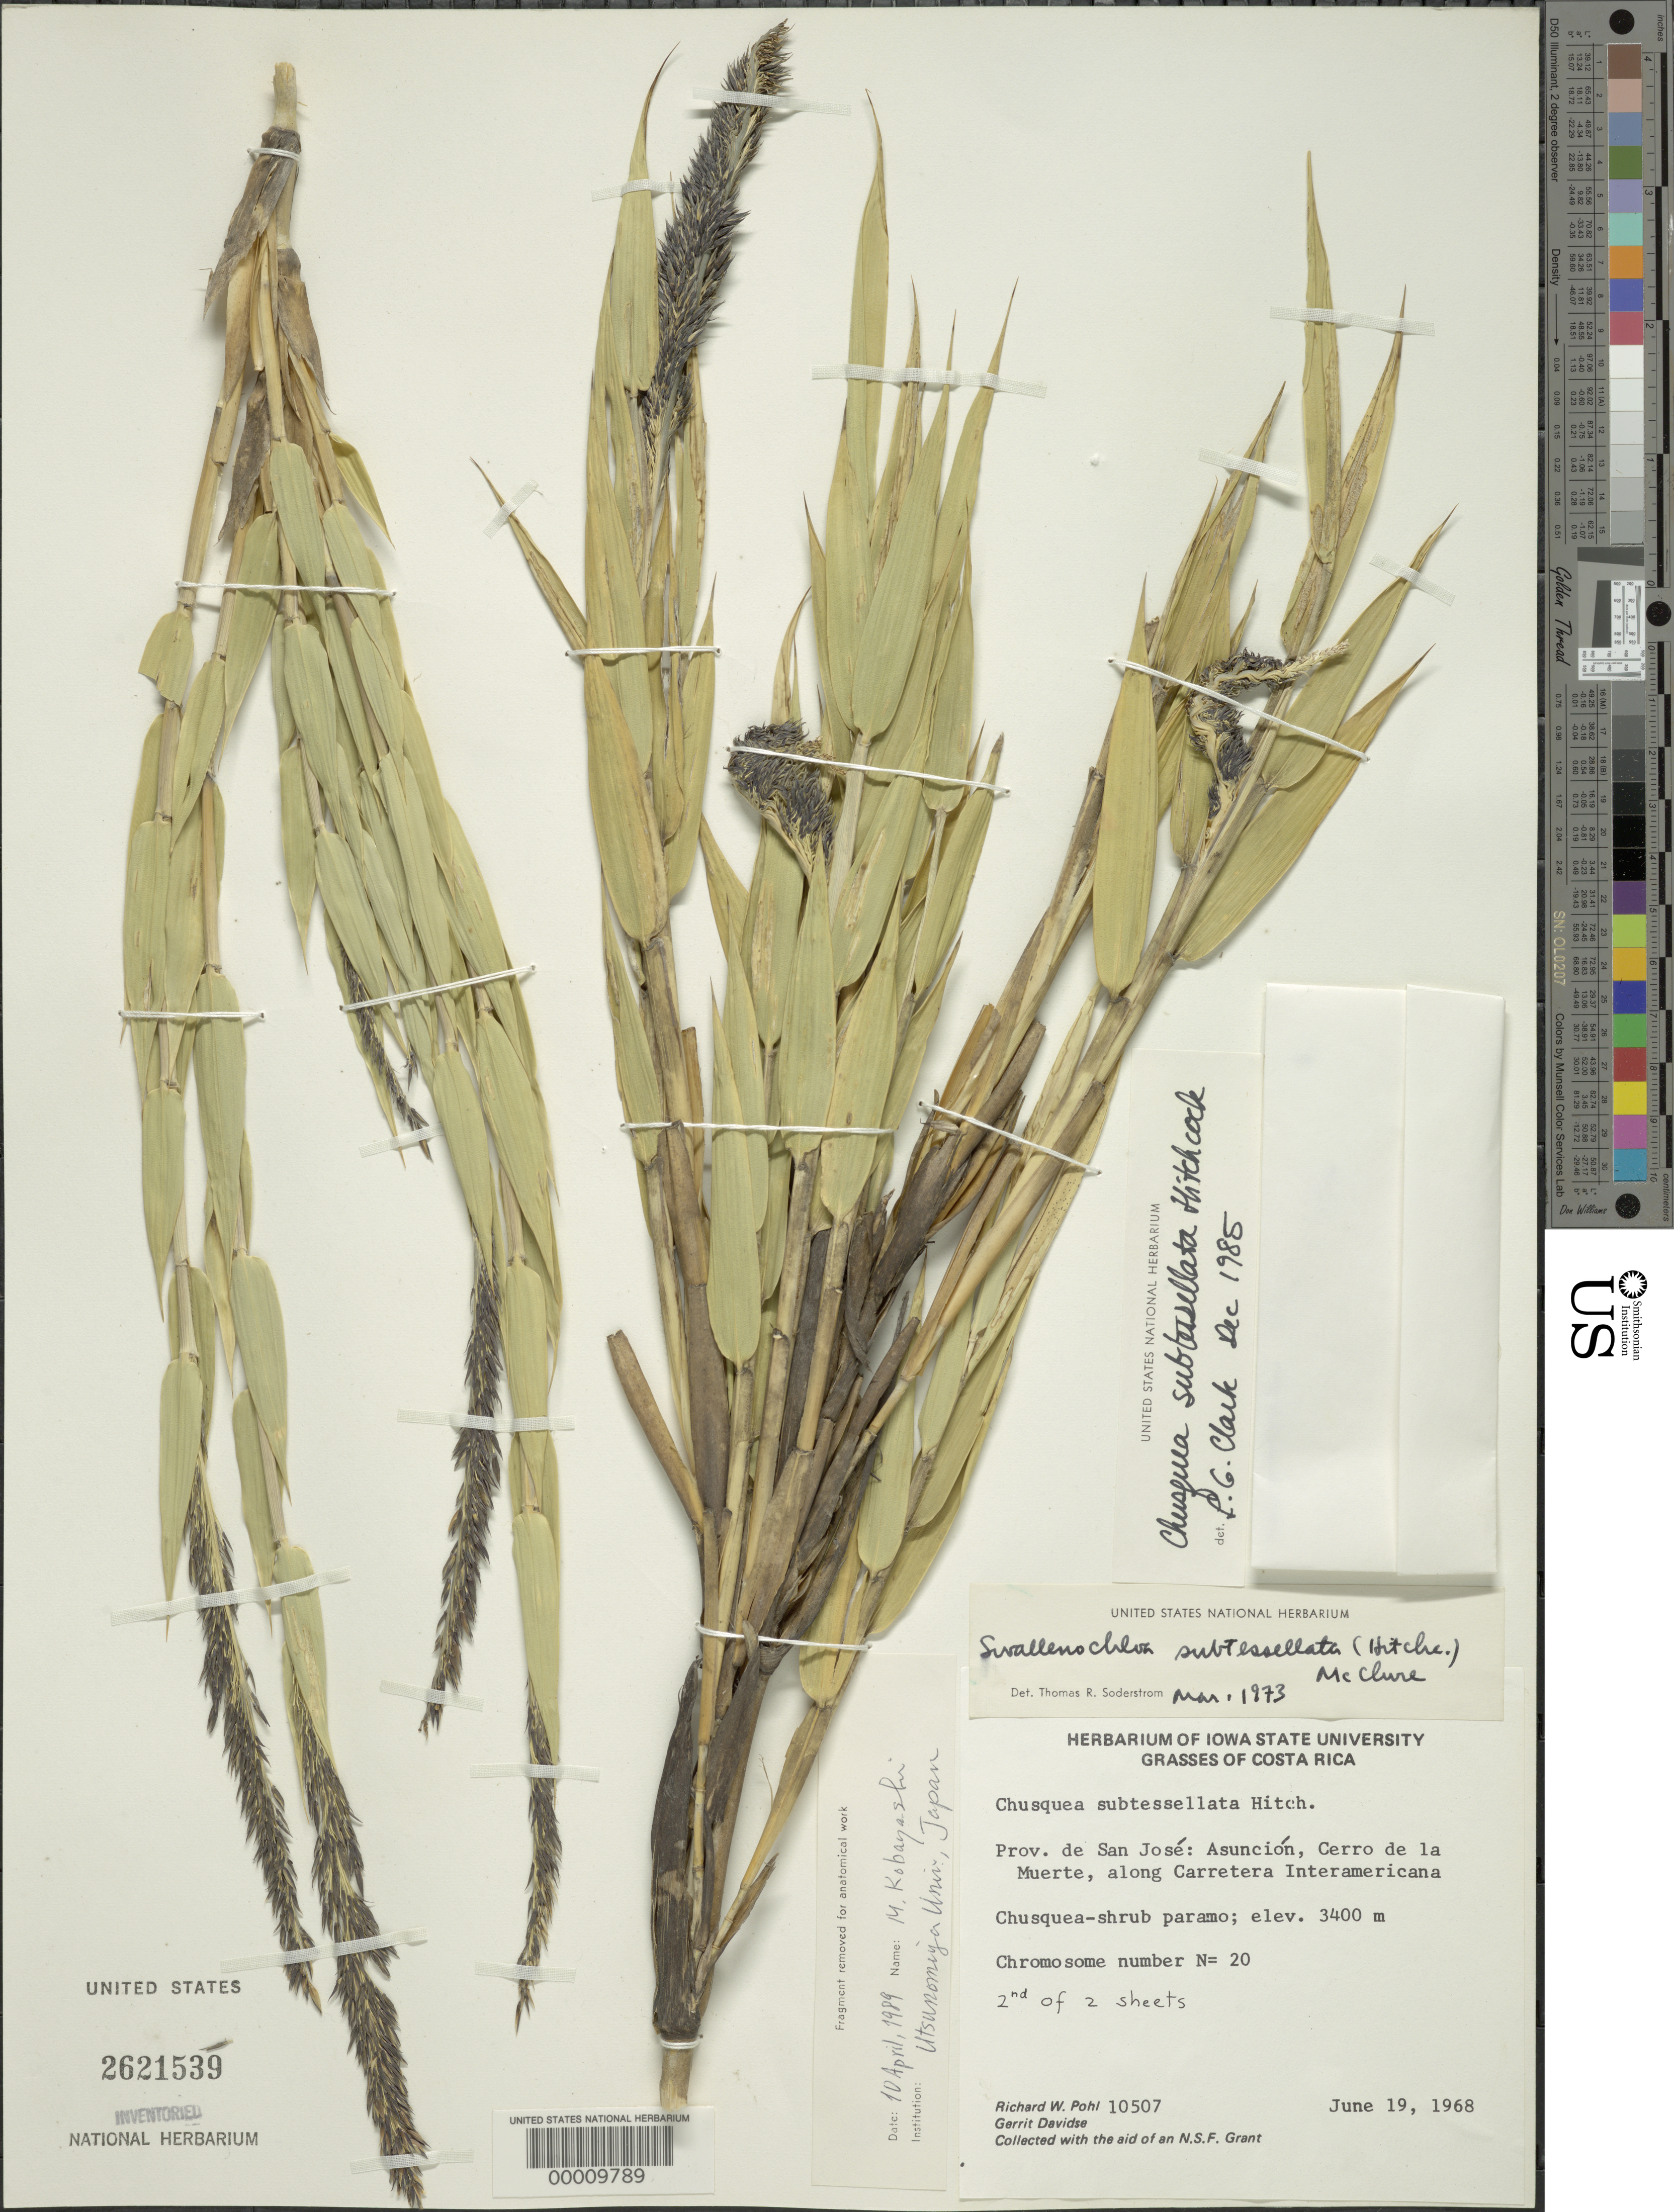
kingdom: Plantae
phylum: Tracheophyta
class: Liliopsida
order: Poales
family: Poaceae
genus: Chusquea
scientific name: Chusquea subtessellata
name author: Hitchc.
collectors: R. W. Pohl & G. Davidse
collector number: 10507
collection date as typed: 19 Jun 1968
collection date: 1968-06-19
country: Costa Rica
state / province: San José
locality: Asuncion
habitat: Paramo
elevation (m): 3400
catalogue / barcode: US 2621539